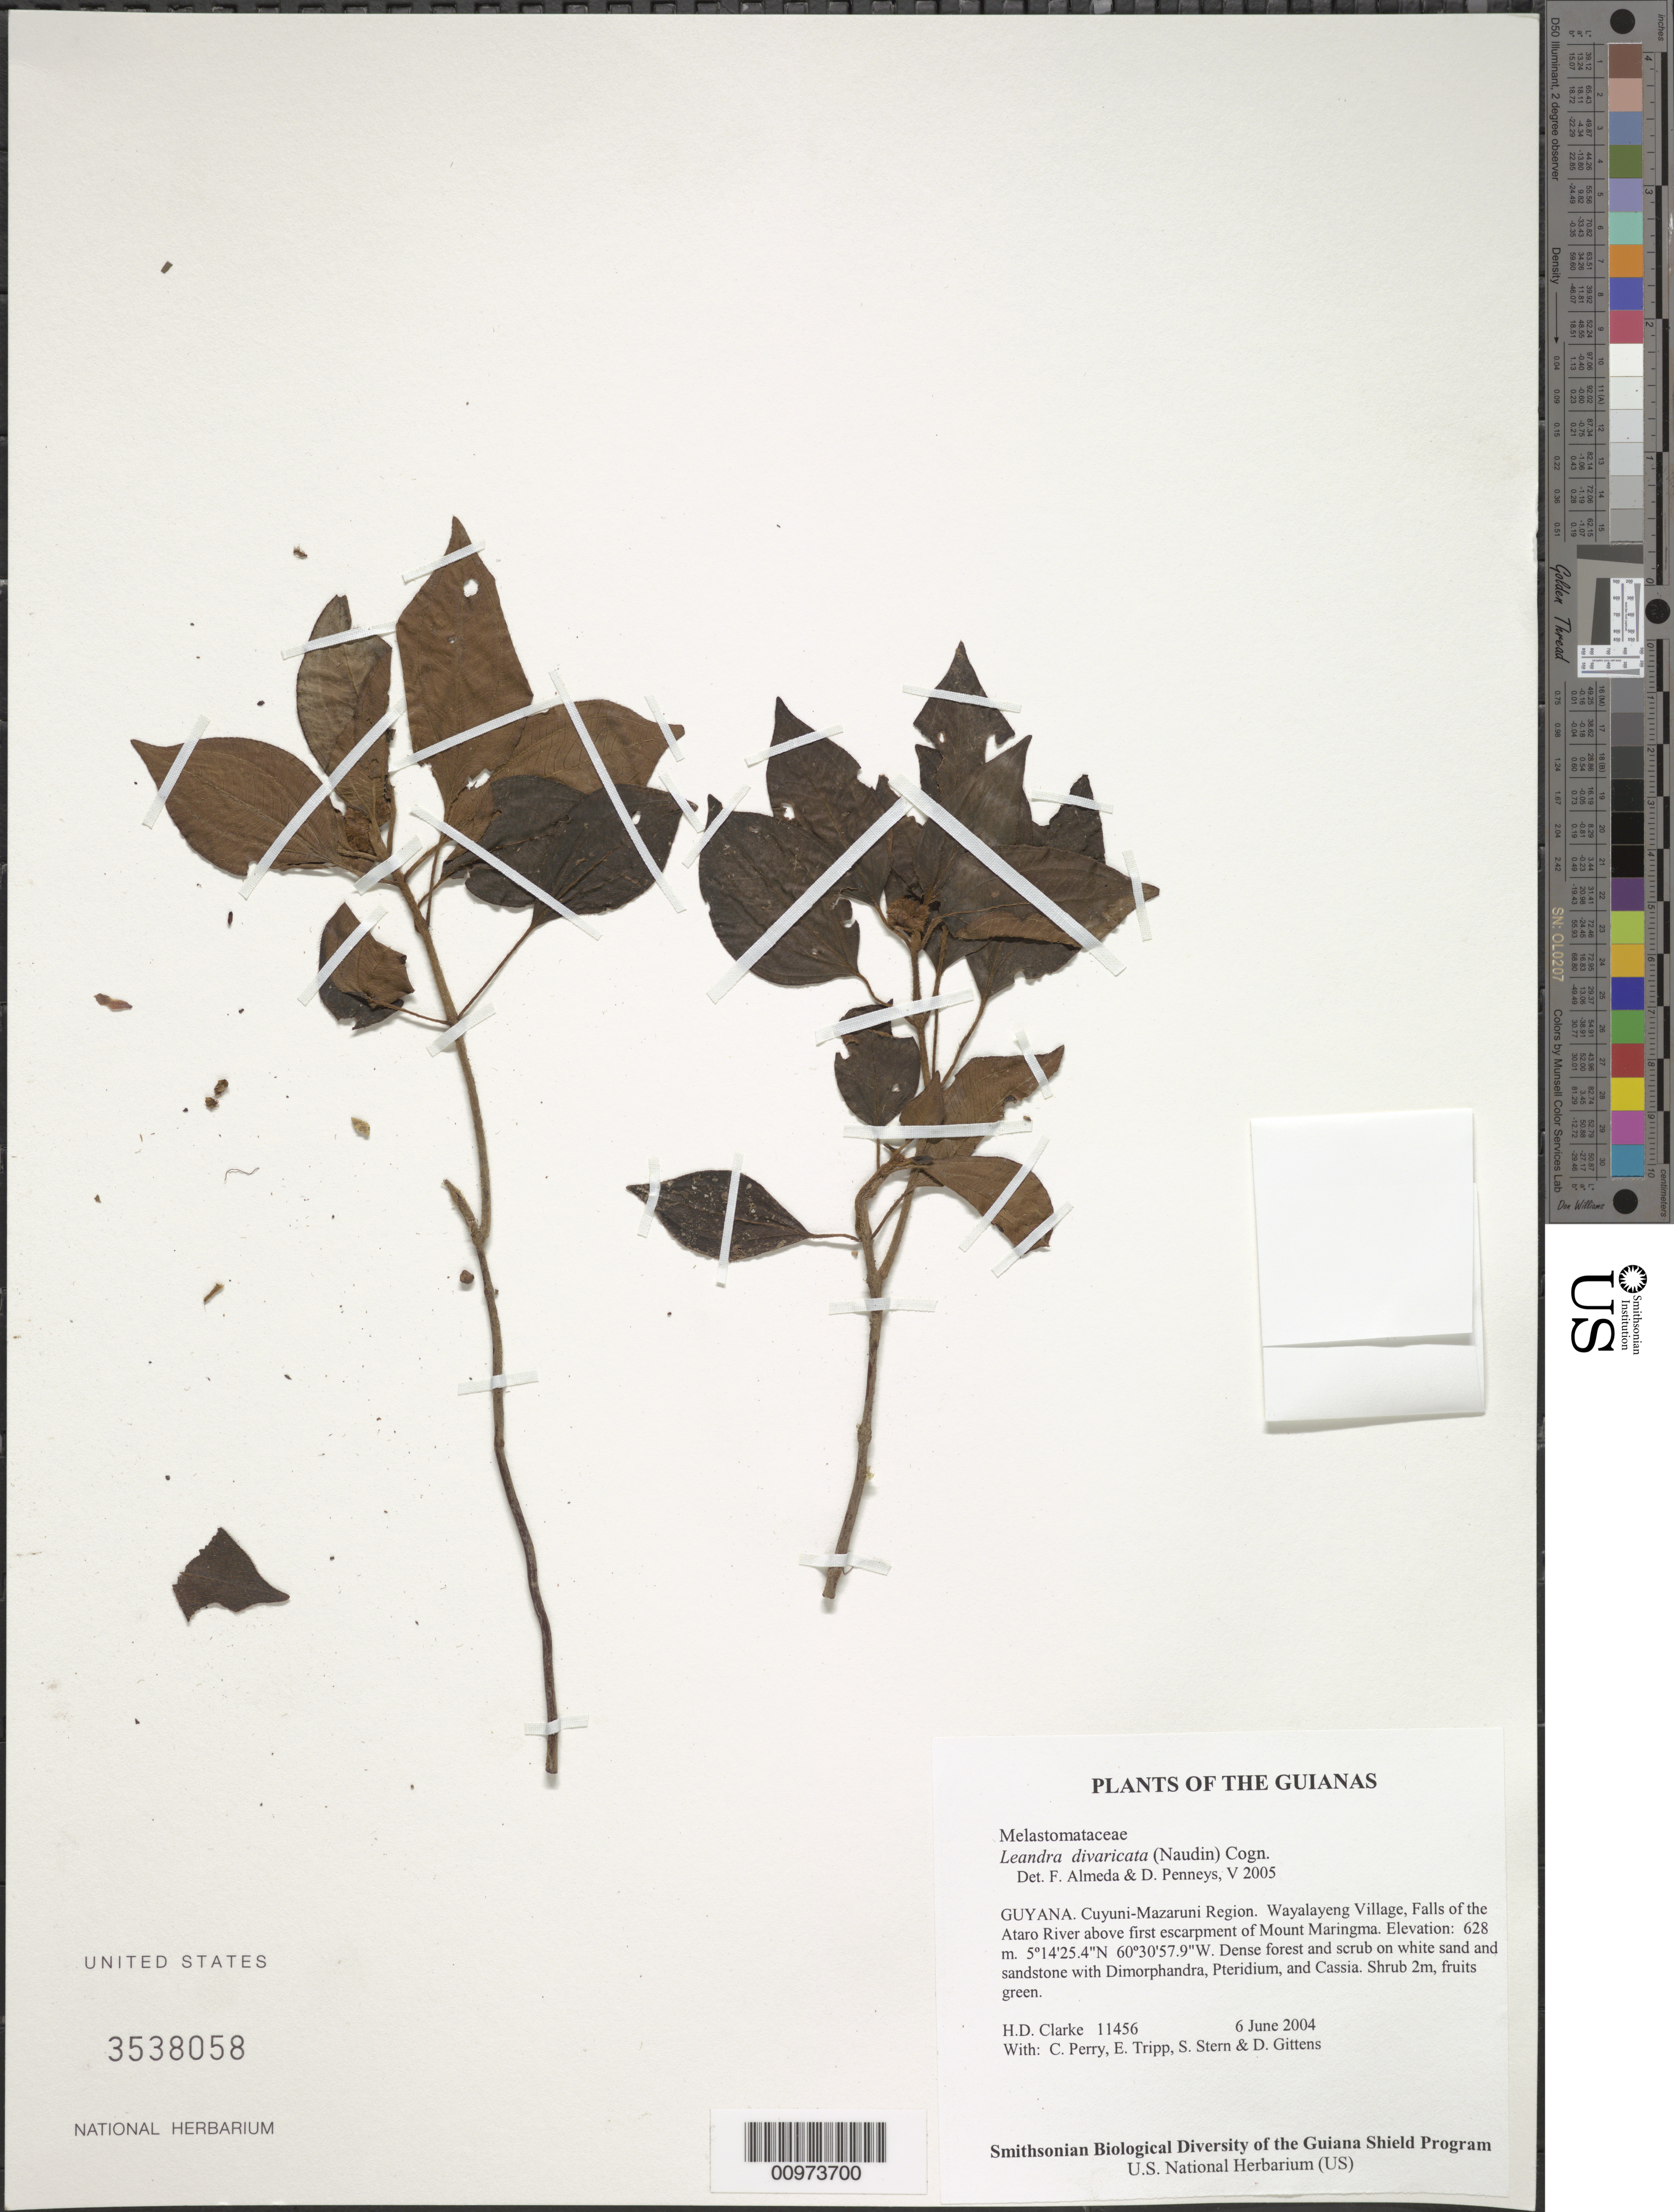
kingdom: Plantae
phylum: Tracheophyta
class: Magnoliopsida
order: Myrtales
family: Melastomataceae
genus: Leandra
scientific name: Leandra divaricata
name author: (Naudin) Cogn.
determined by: Almeda, F.; Penneys, D. S.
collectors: H. D. Clarke, C. Perry, E. Tripp, S. R. Stern & D. Gittens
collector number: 11456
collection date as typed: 6 June 2004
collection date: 2004-06-06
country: Guyana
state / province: Cuyuni-Mazaruni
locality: Wayalayeng Village, Falls of the Ataro River above first escarpment of Mount Maringma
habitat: Dense forest and scrub on white sand and sandstone with Dimorphandra, Pteridium, and Cassia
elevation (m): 628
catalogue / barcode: US 3538058